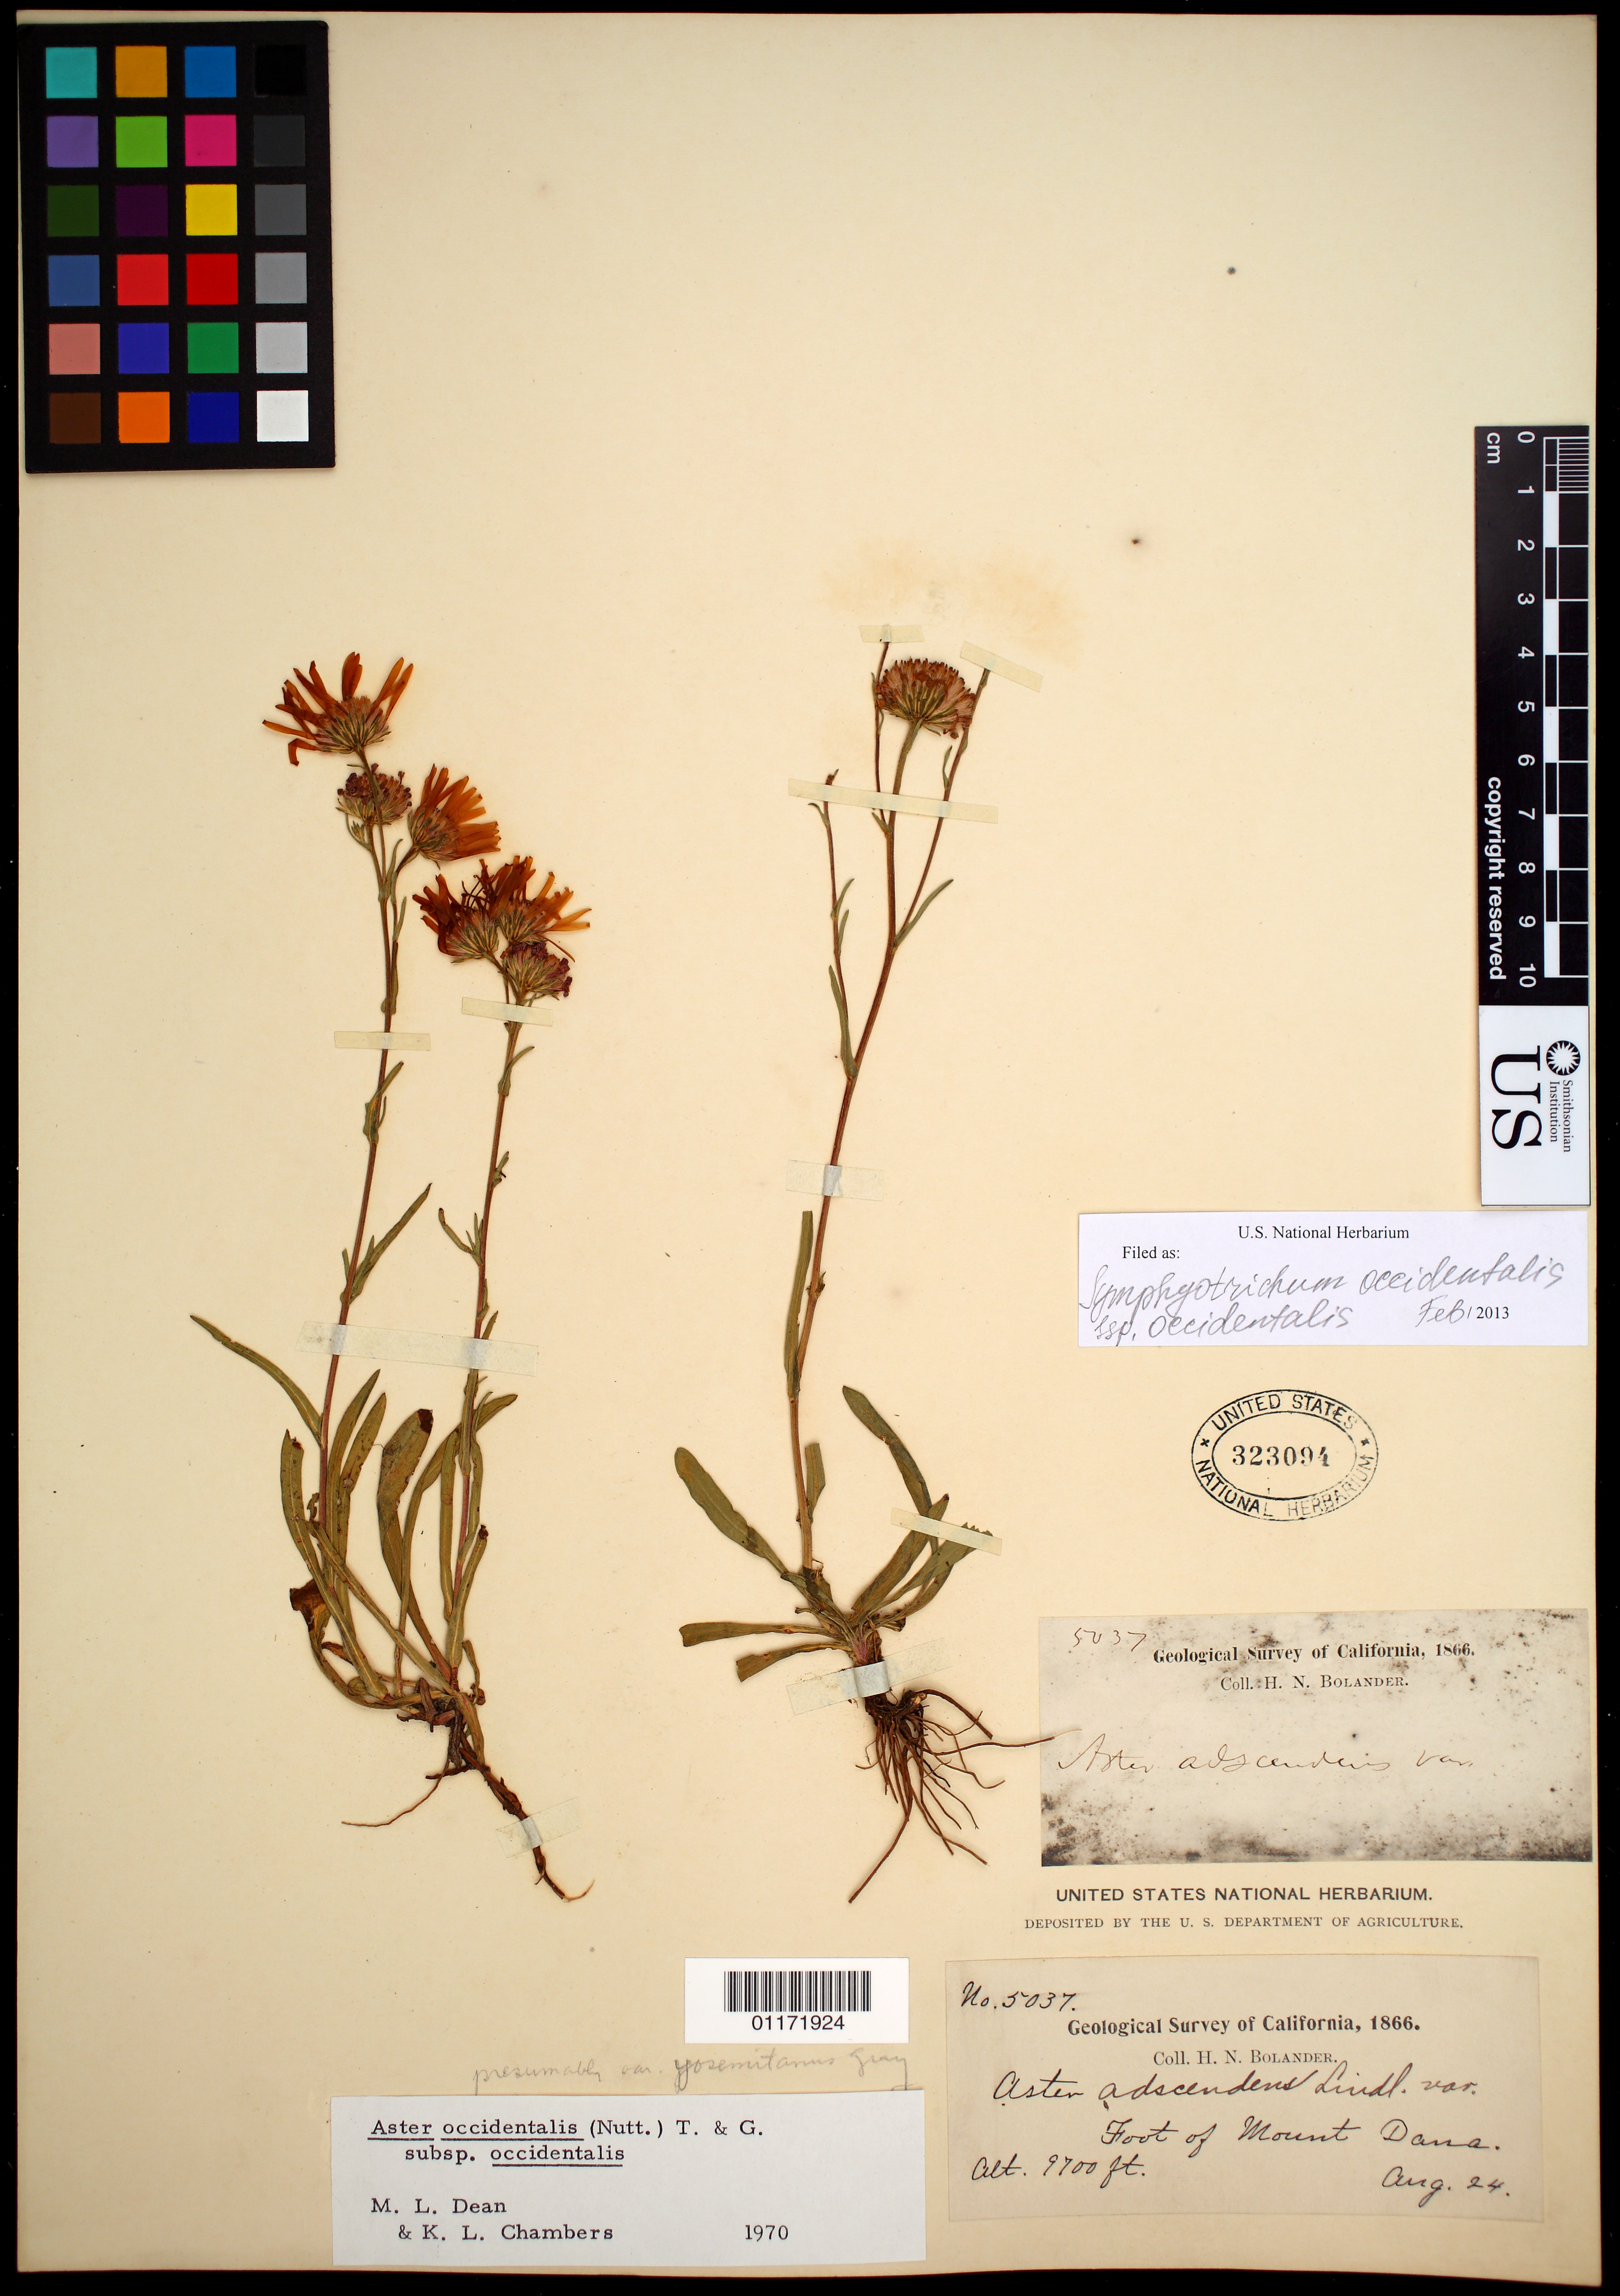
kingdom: Plantae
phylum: Tracheophyta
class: Magnoliopsida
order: Asterales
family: Asteraceae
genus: Symphyotrichum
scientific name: Symphyotrichum spathulatum var. spathulatum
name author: (Lindl.) G.L. Nesom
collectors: H. Bolander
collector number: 5037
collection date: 1866-08-24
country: United States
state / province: California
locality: Foot of Mount Dana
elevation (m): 2957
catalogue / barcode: US 323094